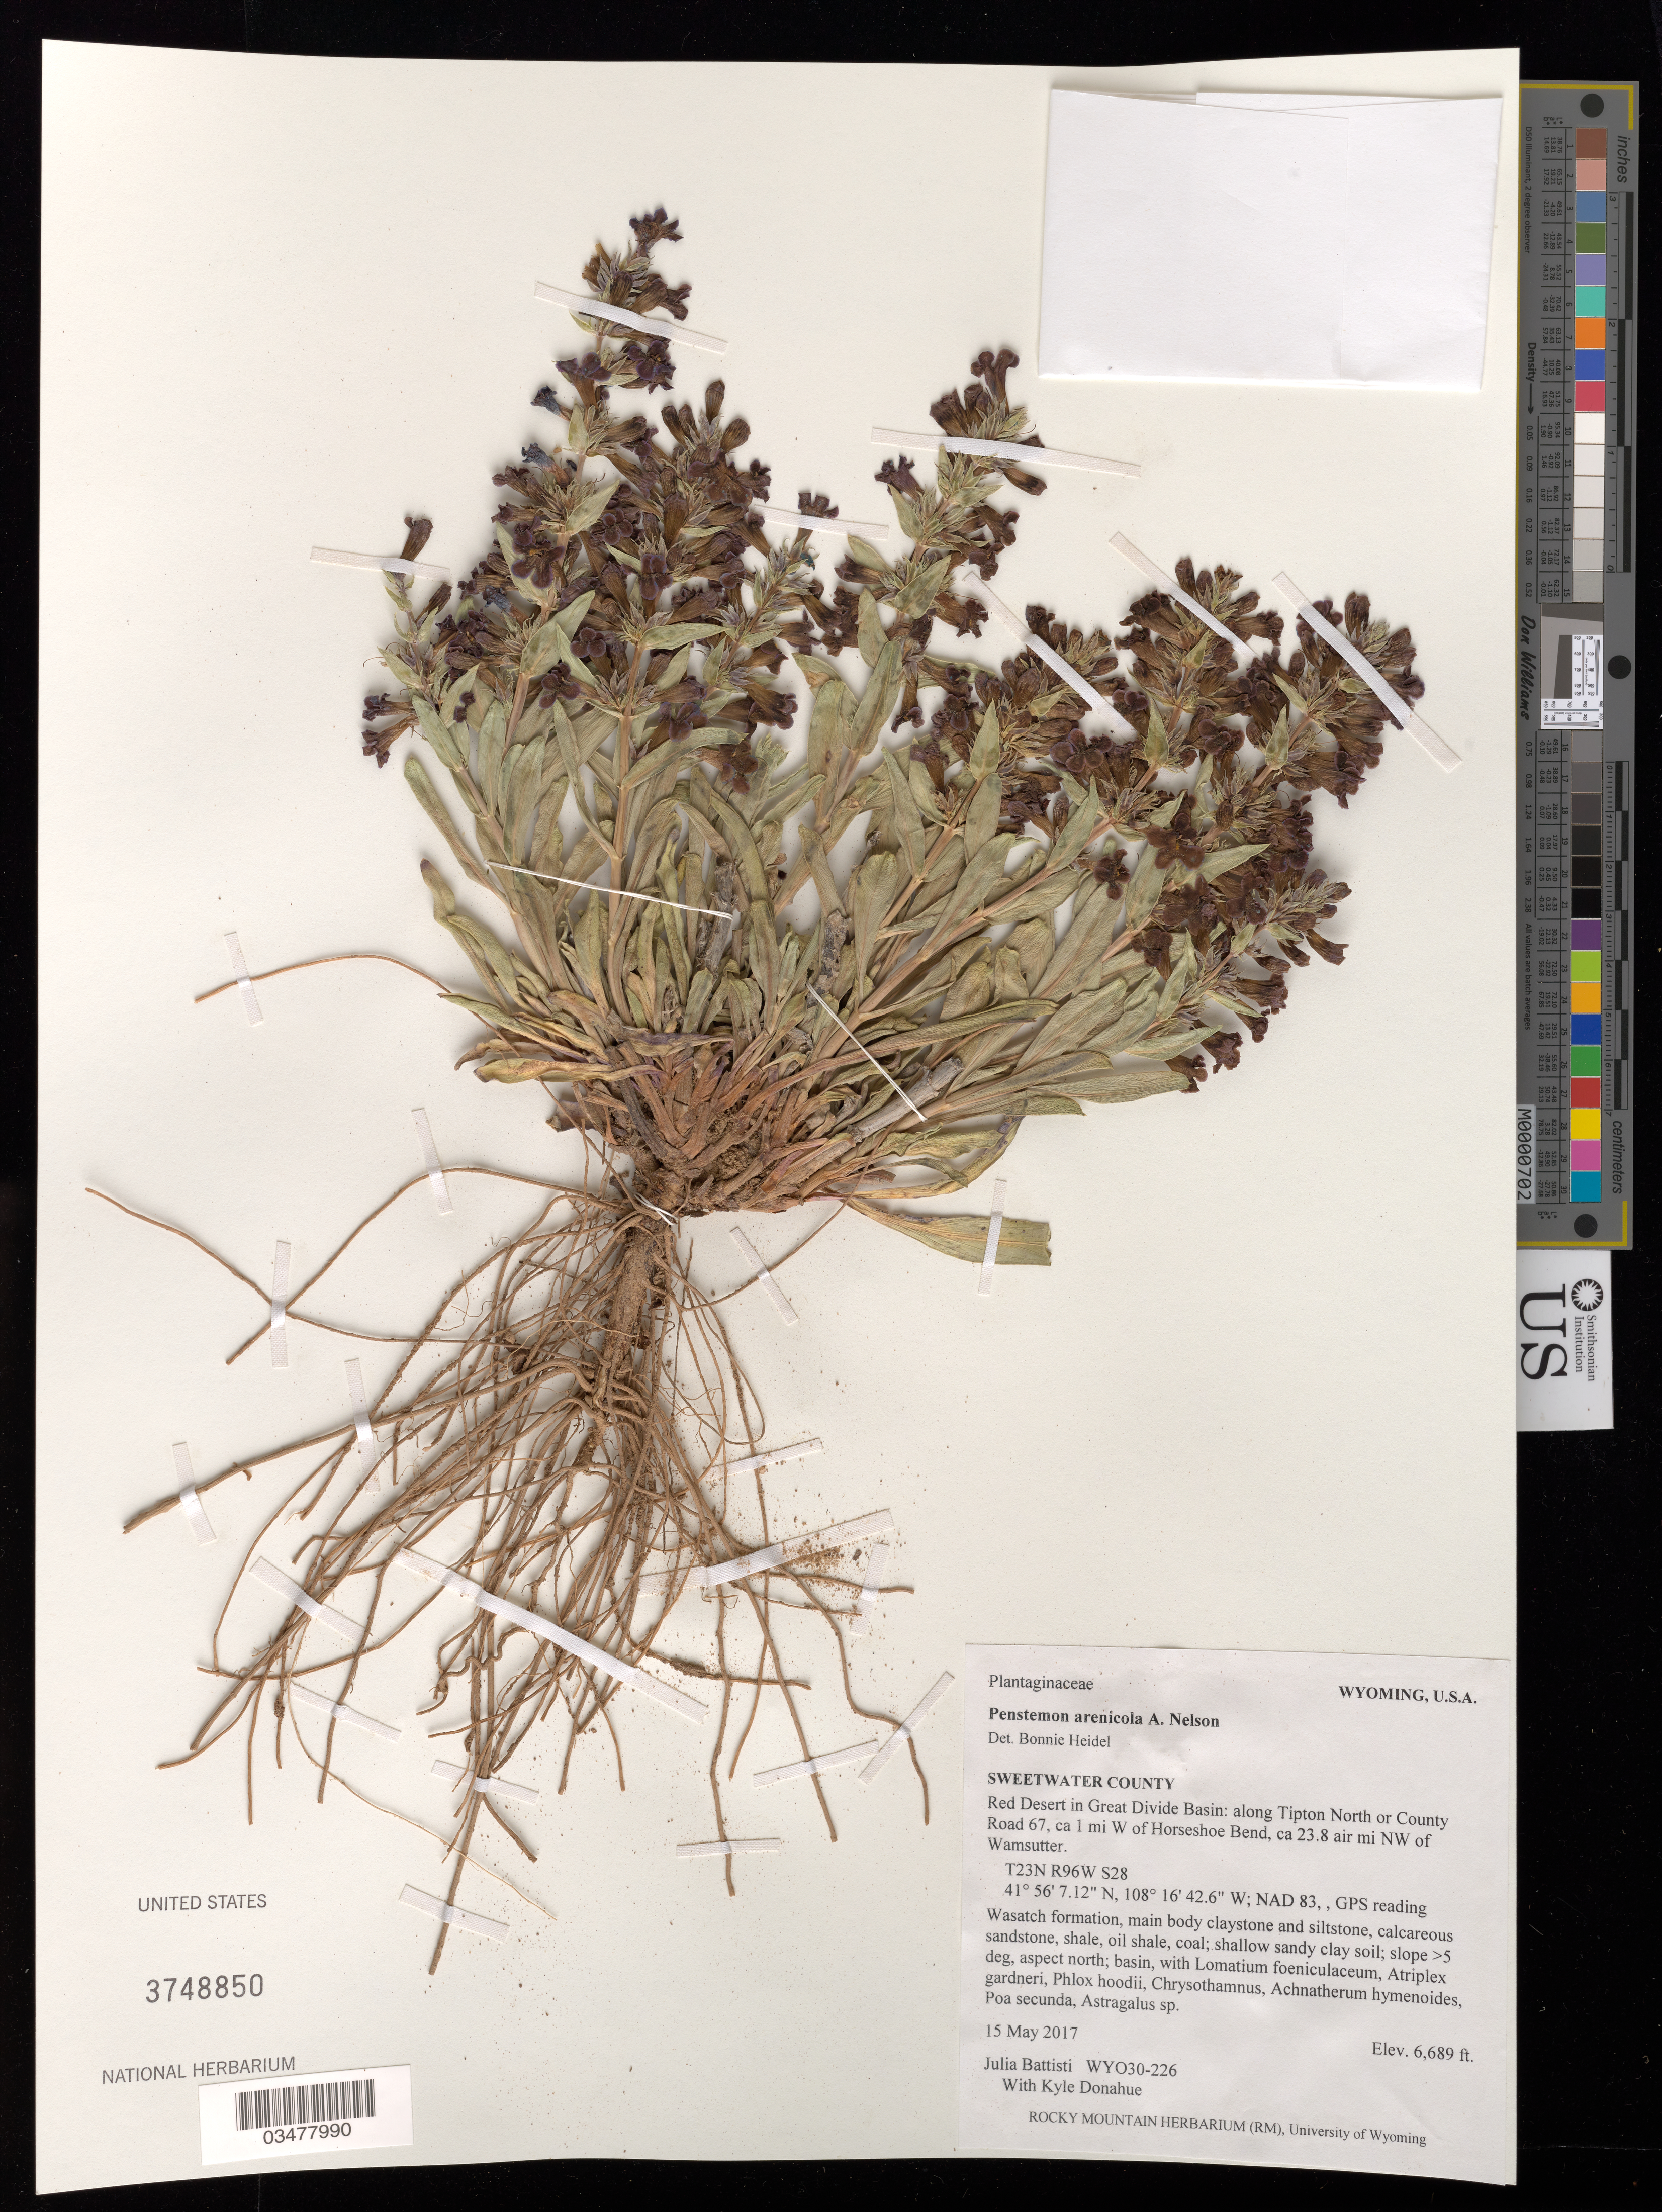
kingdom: Plantae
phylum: Tracheophyta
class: Magnoliopsida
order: Lamiales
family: Plantaginaceae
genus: Penstemon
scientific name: Penstemon arenicola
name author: A. Nelson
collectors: J. Battisti & K. Donahue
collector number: WY030-226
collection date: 2017-05-15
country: United States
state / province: Wyoming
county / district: Sweetwater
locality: Red Desert, N. Tipton Road. T23N R96W S28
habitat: Shallow sandy. Atriplex gardneri, Phlox hoodii, Poa secunda, Astragalus sp., etc.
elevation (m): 2039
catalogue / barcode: US 3748850